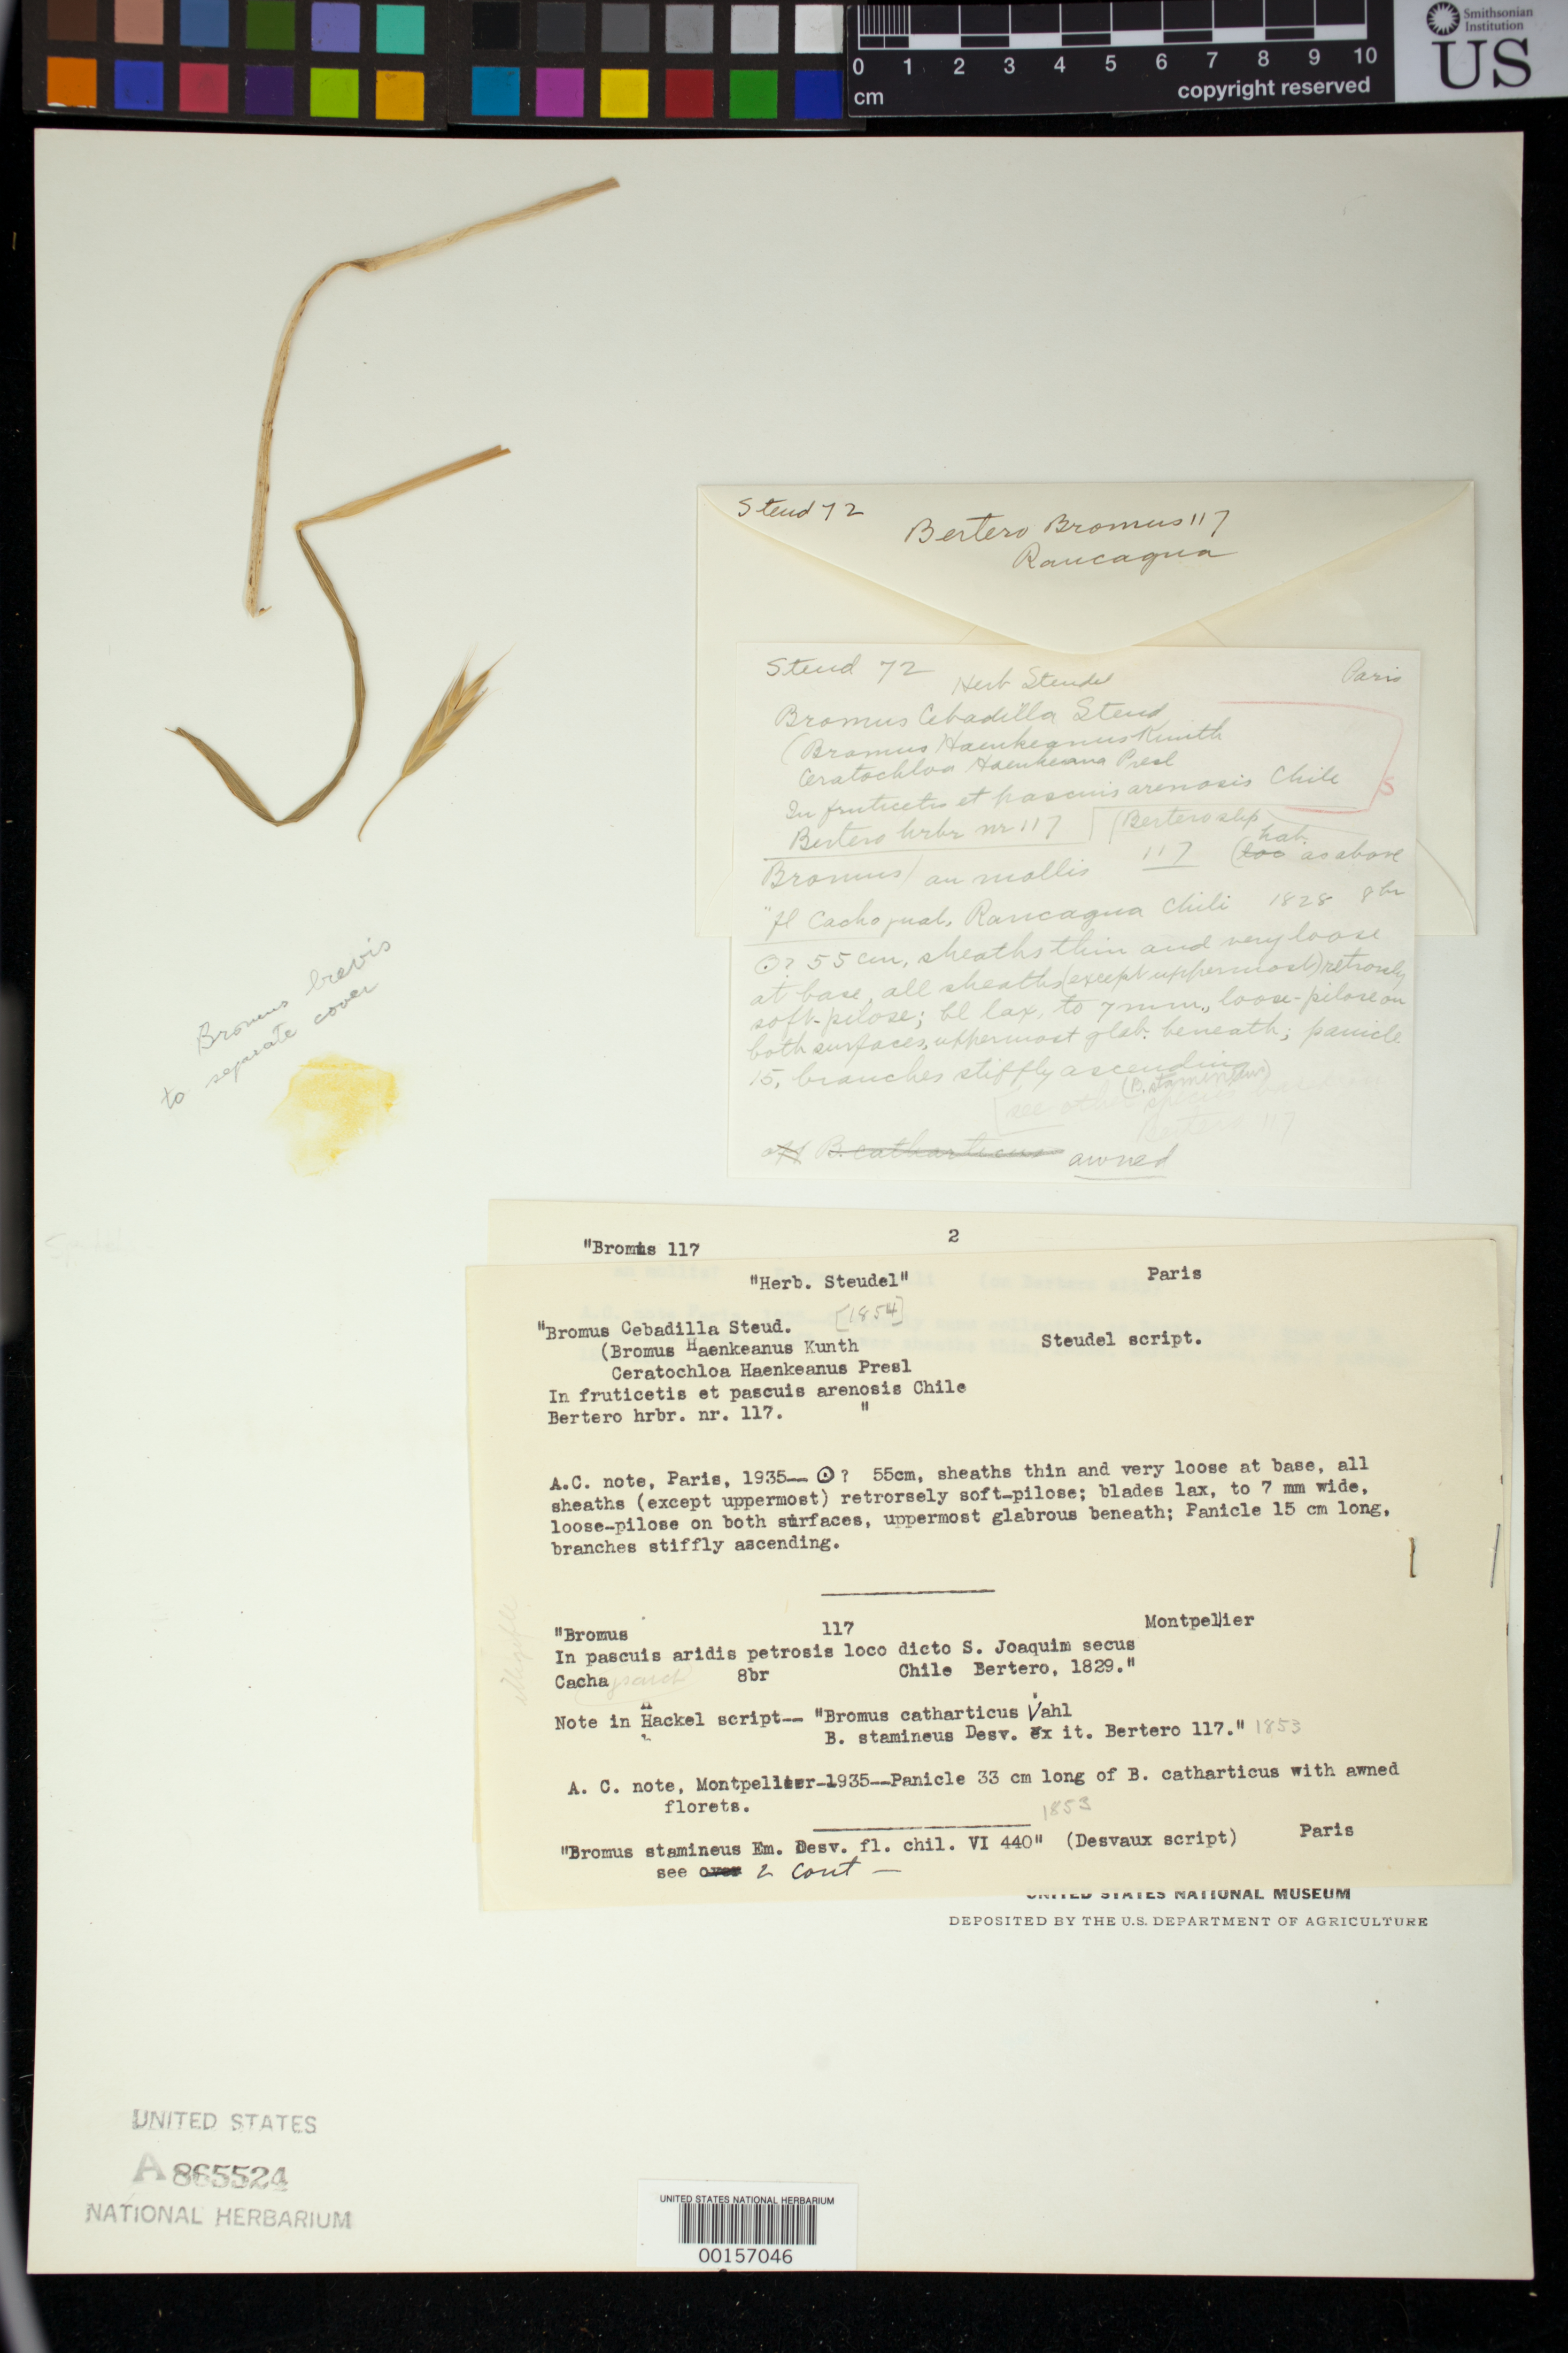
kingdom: Plantae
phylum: Tracheophyta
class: Liliopsida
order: Poales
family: Poaceae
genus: Bromus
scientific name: Bromus stamineus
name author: É. Desv. in Gay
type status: Type Collection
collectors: C. L. G. Bertero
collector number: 117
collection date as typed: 1828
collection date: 1828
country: Chile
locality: Rancagua.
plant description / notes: Fragmentary material of type specimen ex herb. Paris. Contains infl. and leaf fragments.; Bromus stamineus E. Desv. & B. cebadilla Steud. (both published 1854) are based on the same type collection; unclear which has nomenclatural priority.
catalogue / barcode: US 865524A